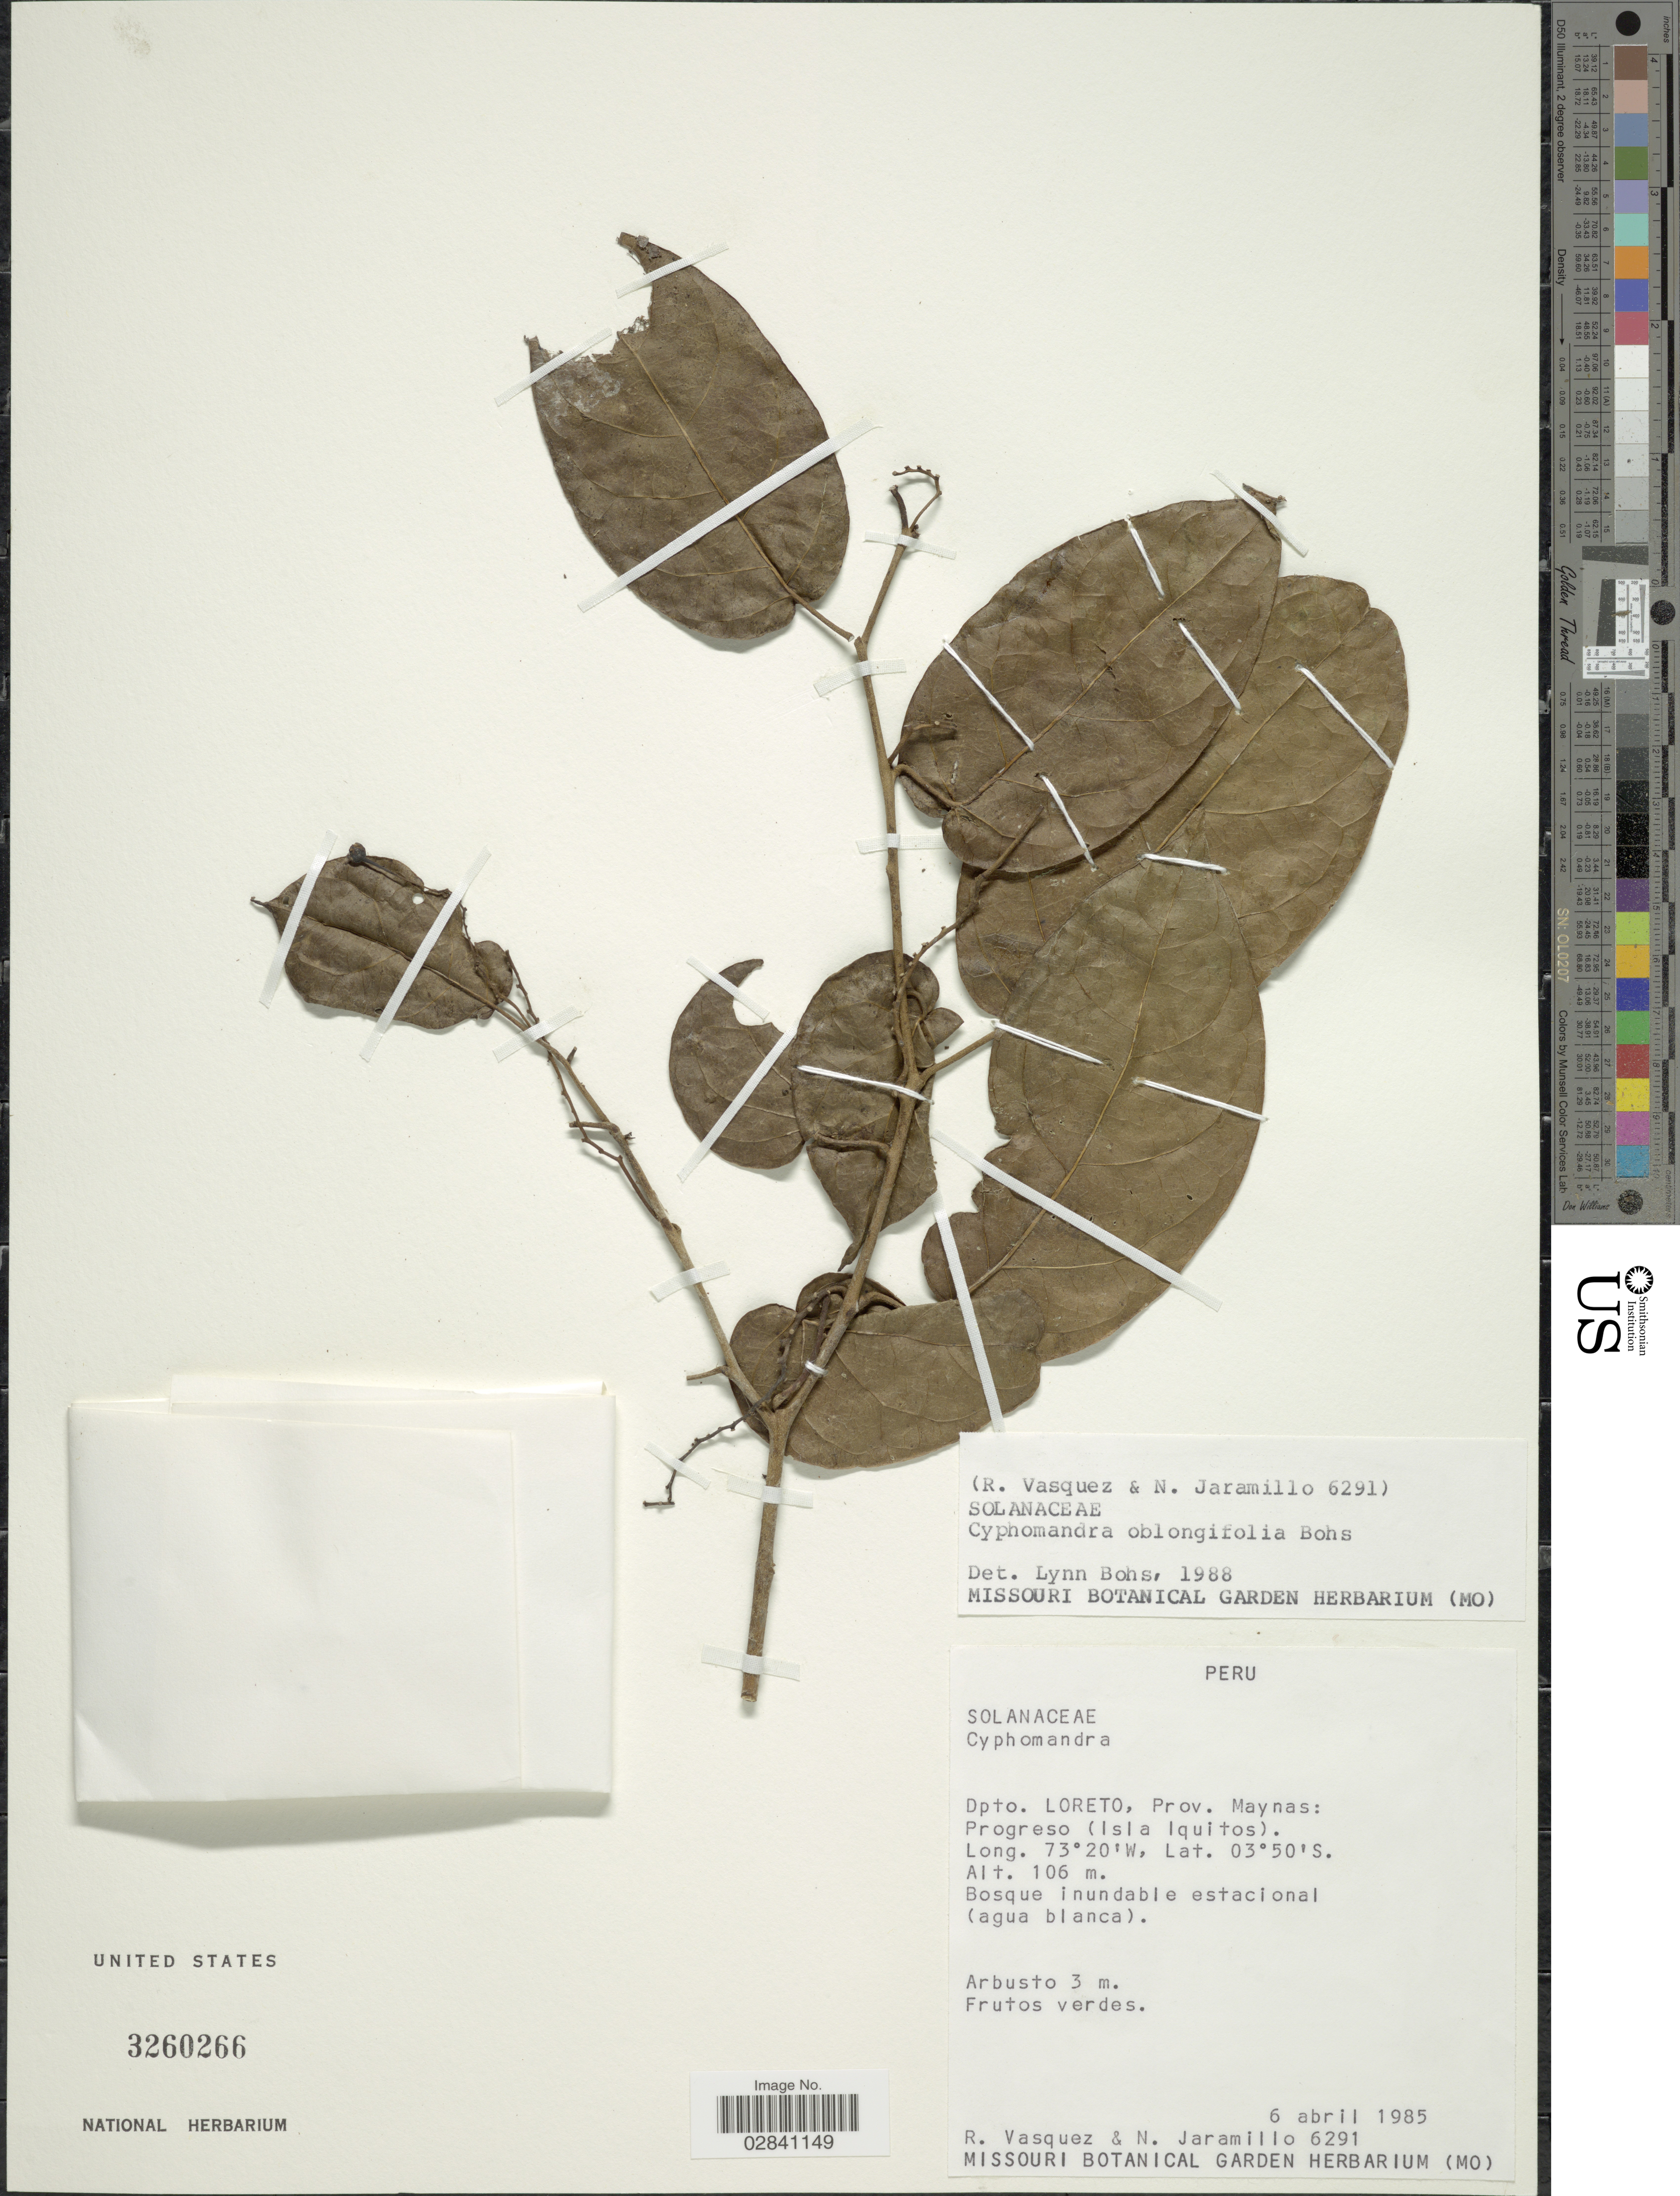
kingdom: Plantae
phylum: Tracheophyta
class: Magnoliopsida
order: Solanales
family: Solanaceae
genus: Cyphomandra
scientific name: Cyphomandra oblongifolia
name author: Bohs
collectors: R. Vasquez & N. Jaramillo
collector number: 6291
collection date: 1985-04-06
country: Peru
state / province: Loreto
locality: Dpto. Loreto, Prov. Maynas: Progreso (Isla Iquitos).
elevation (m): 106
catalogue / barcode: US 3260266